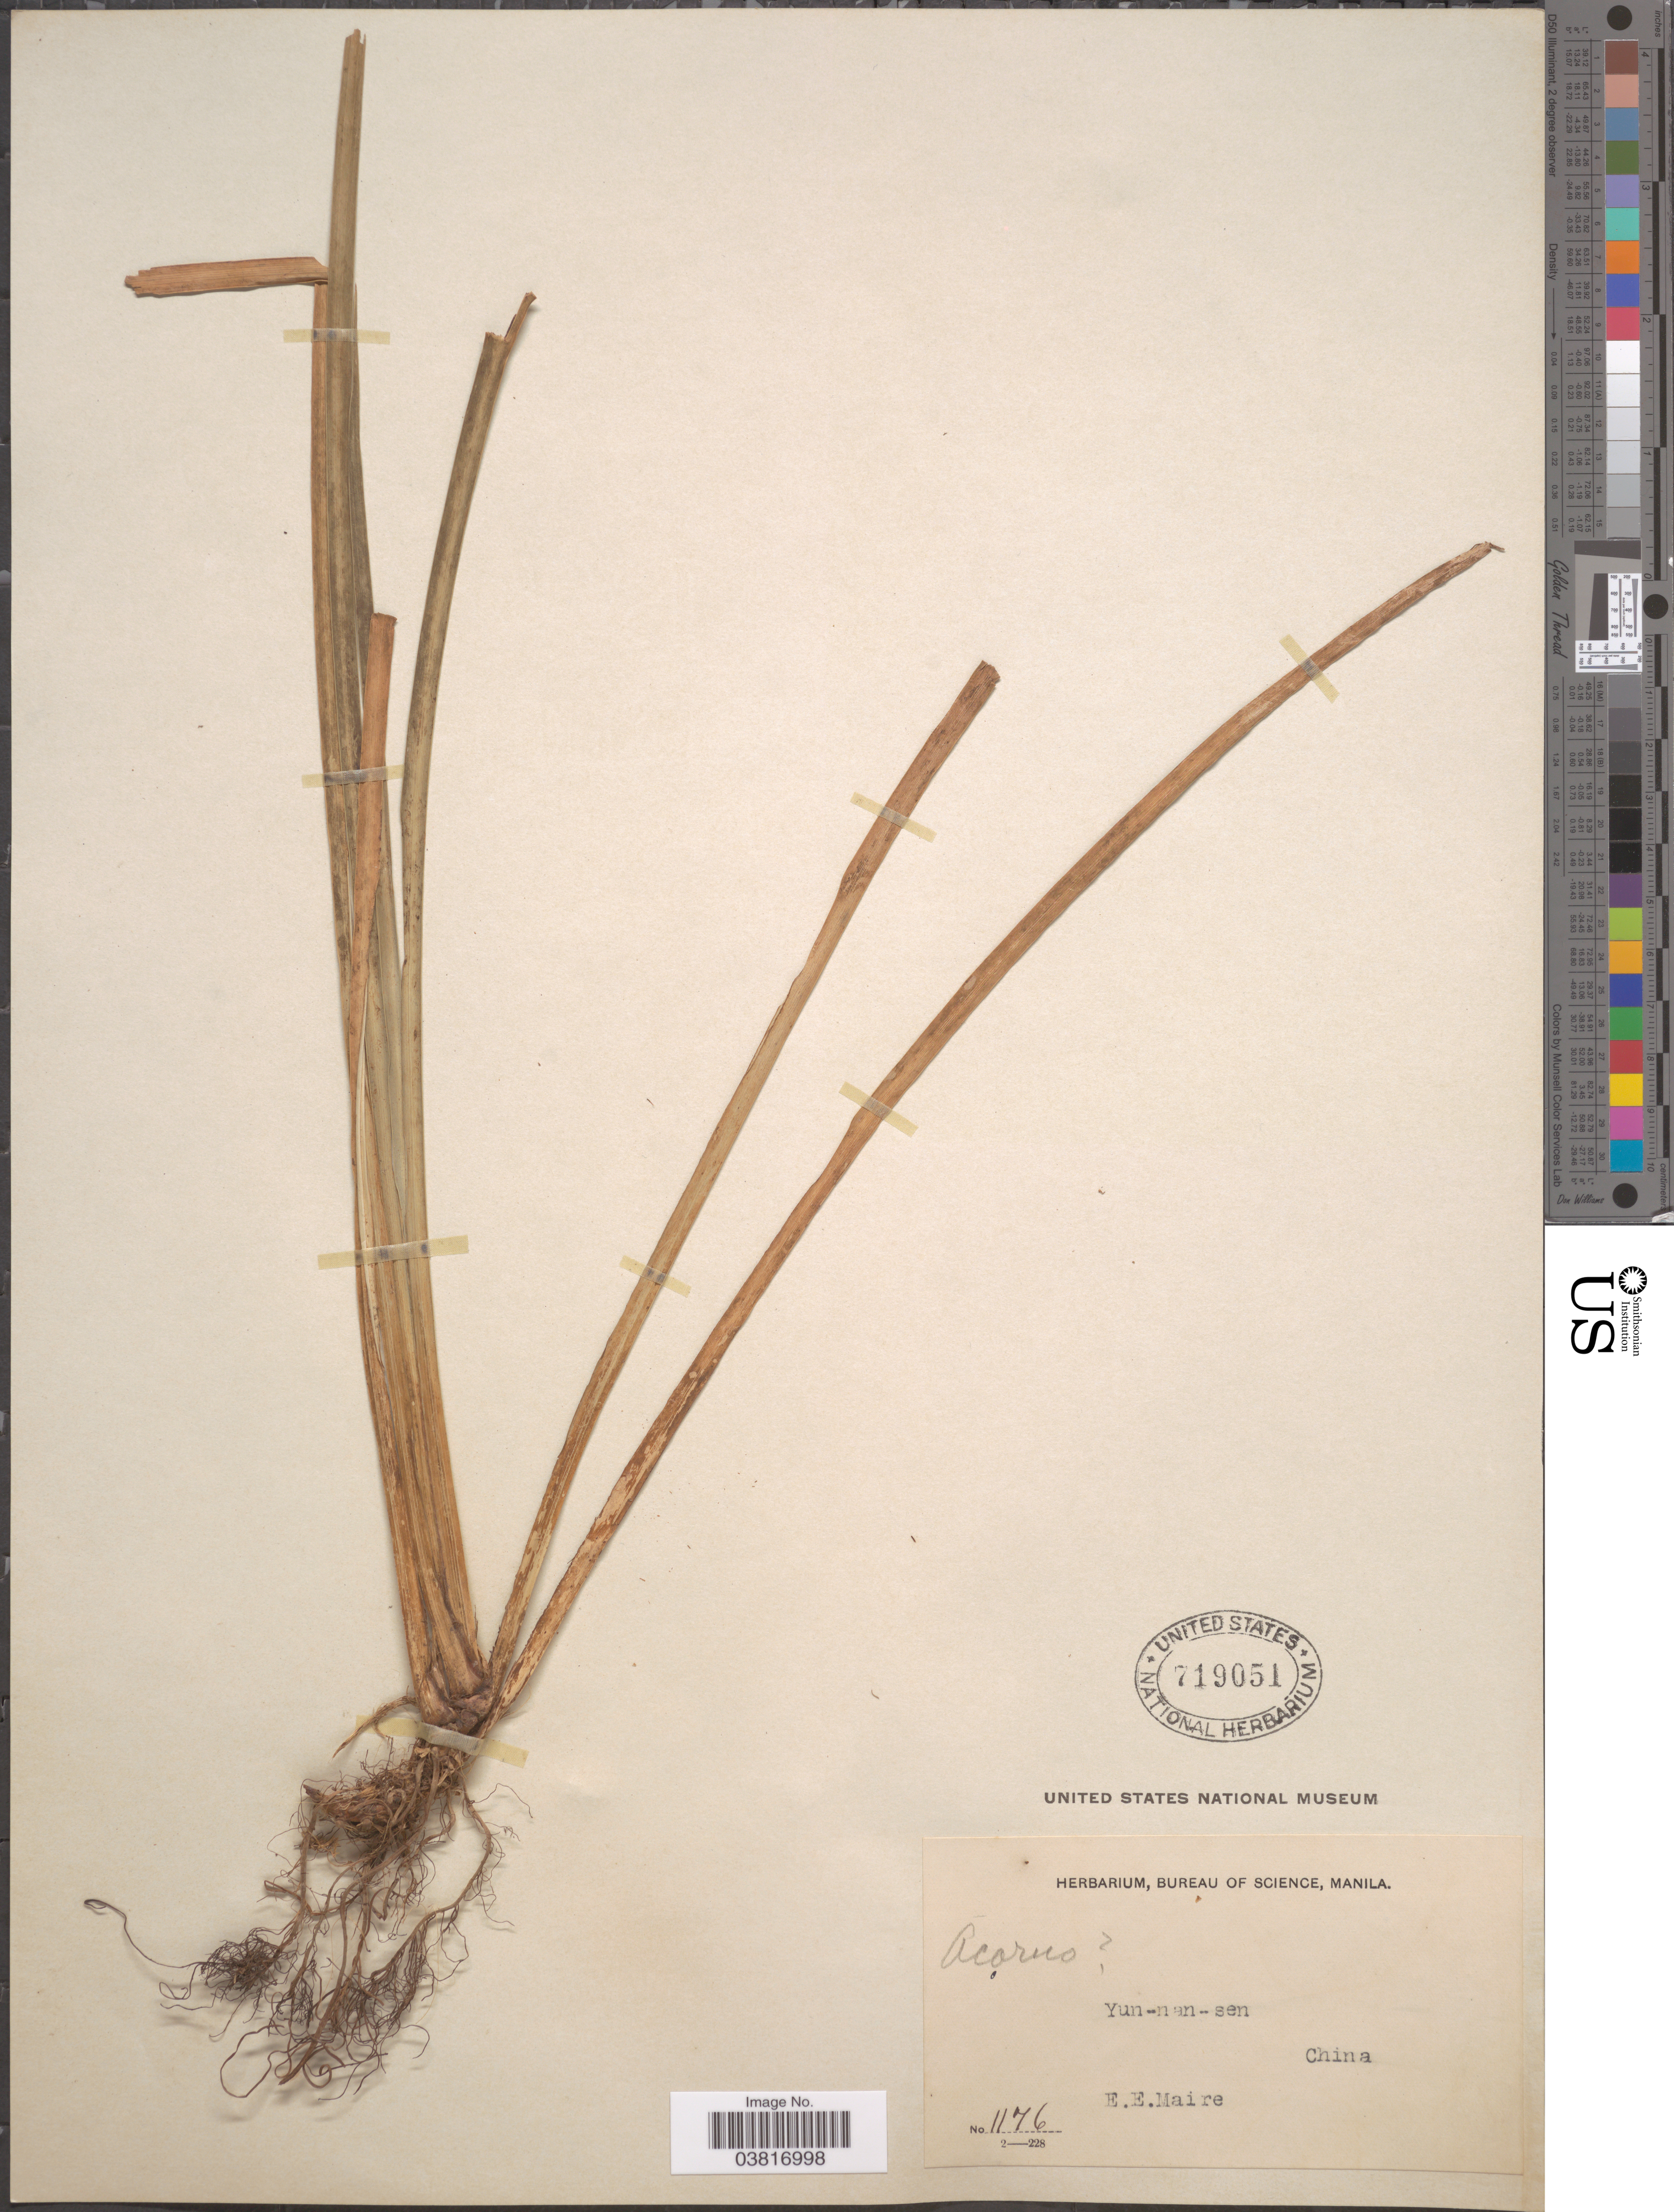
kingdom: Plantae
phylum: Tracheophyta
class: Liliopsida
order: Acorales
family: Acoraceae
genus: Acorus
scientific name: Acorus gramineus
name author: Sol. ex Aiton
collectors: E. E. Maire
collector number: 1176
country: China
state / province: Yunnan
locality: Yun-nan-sen.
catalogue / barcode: US 719051